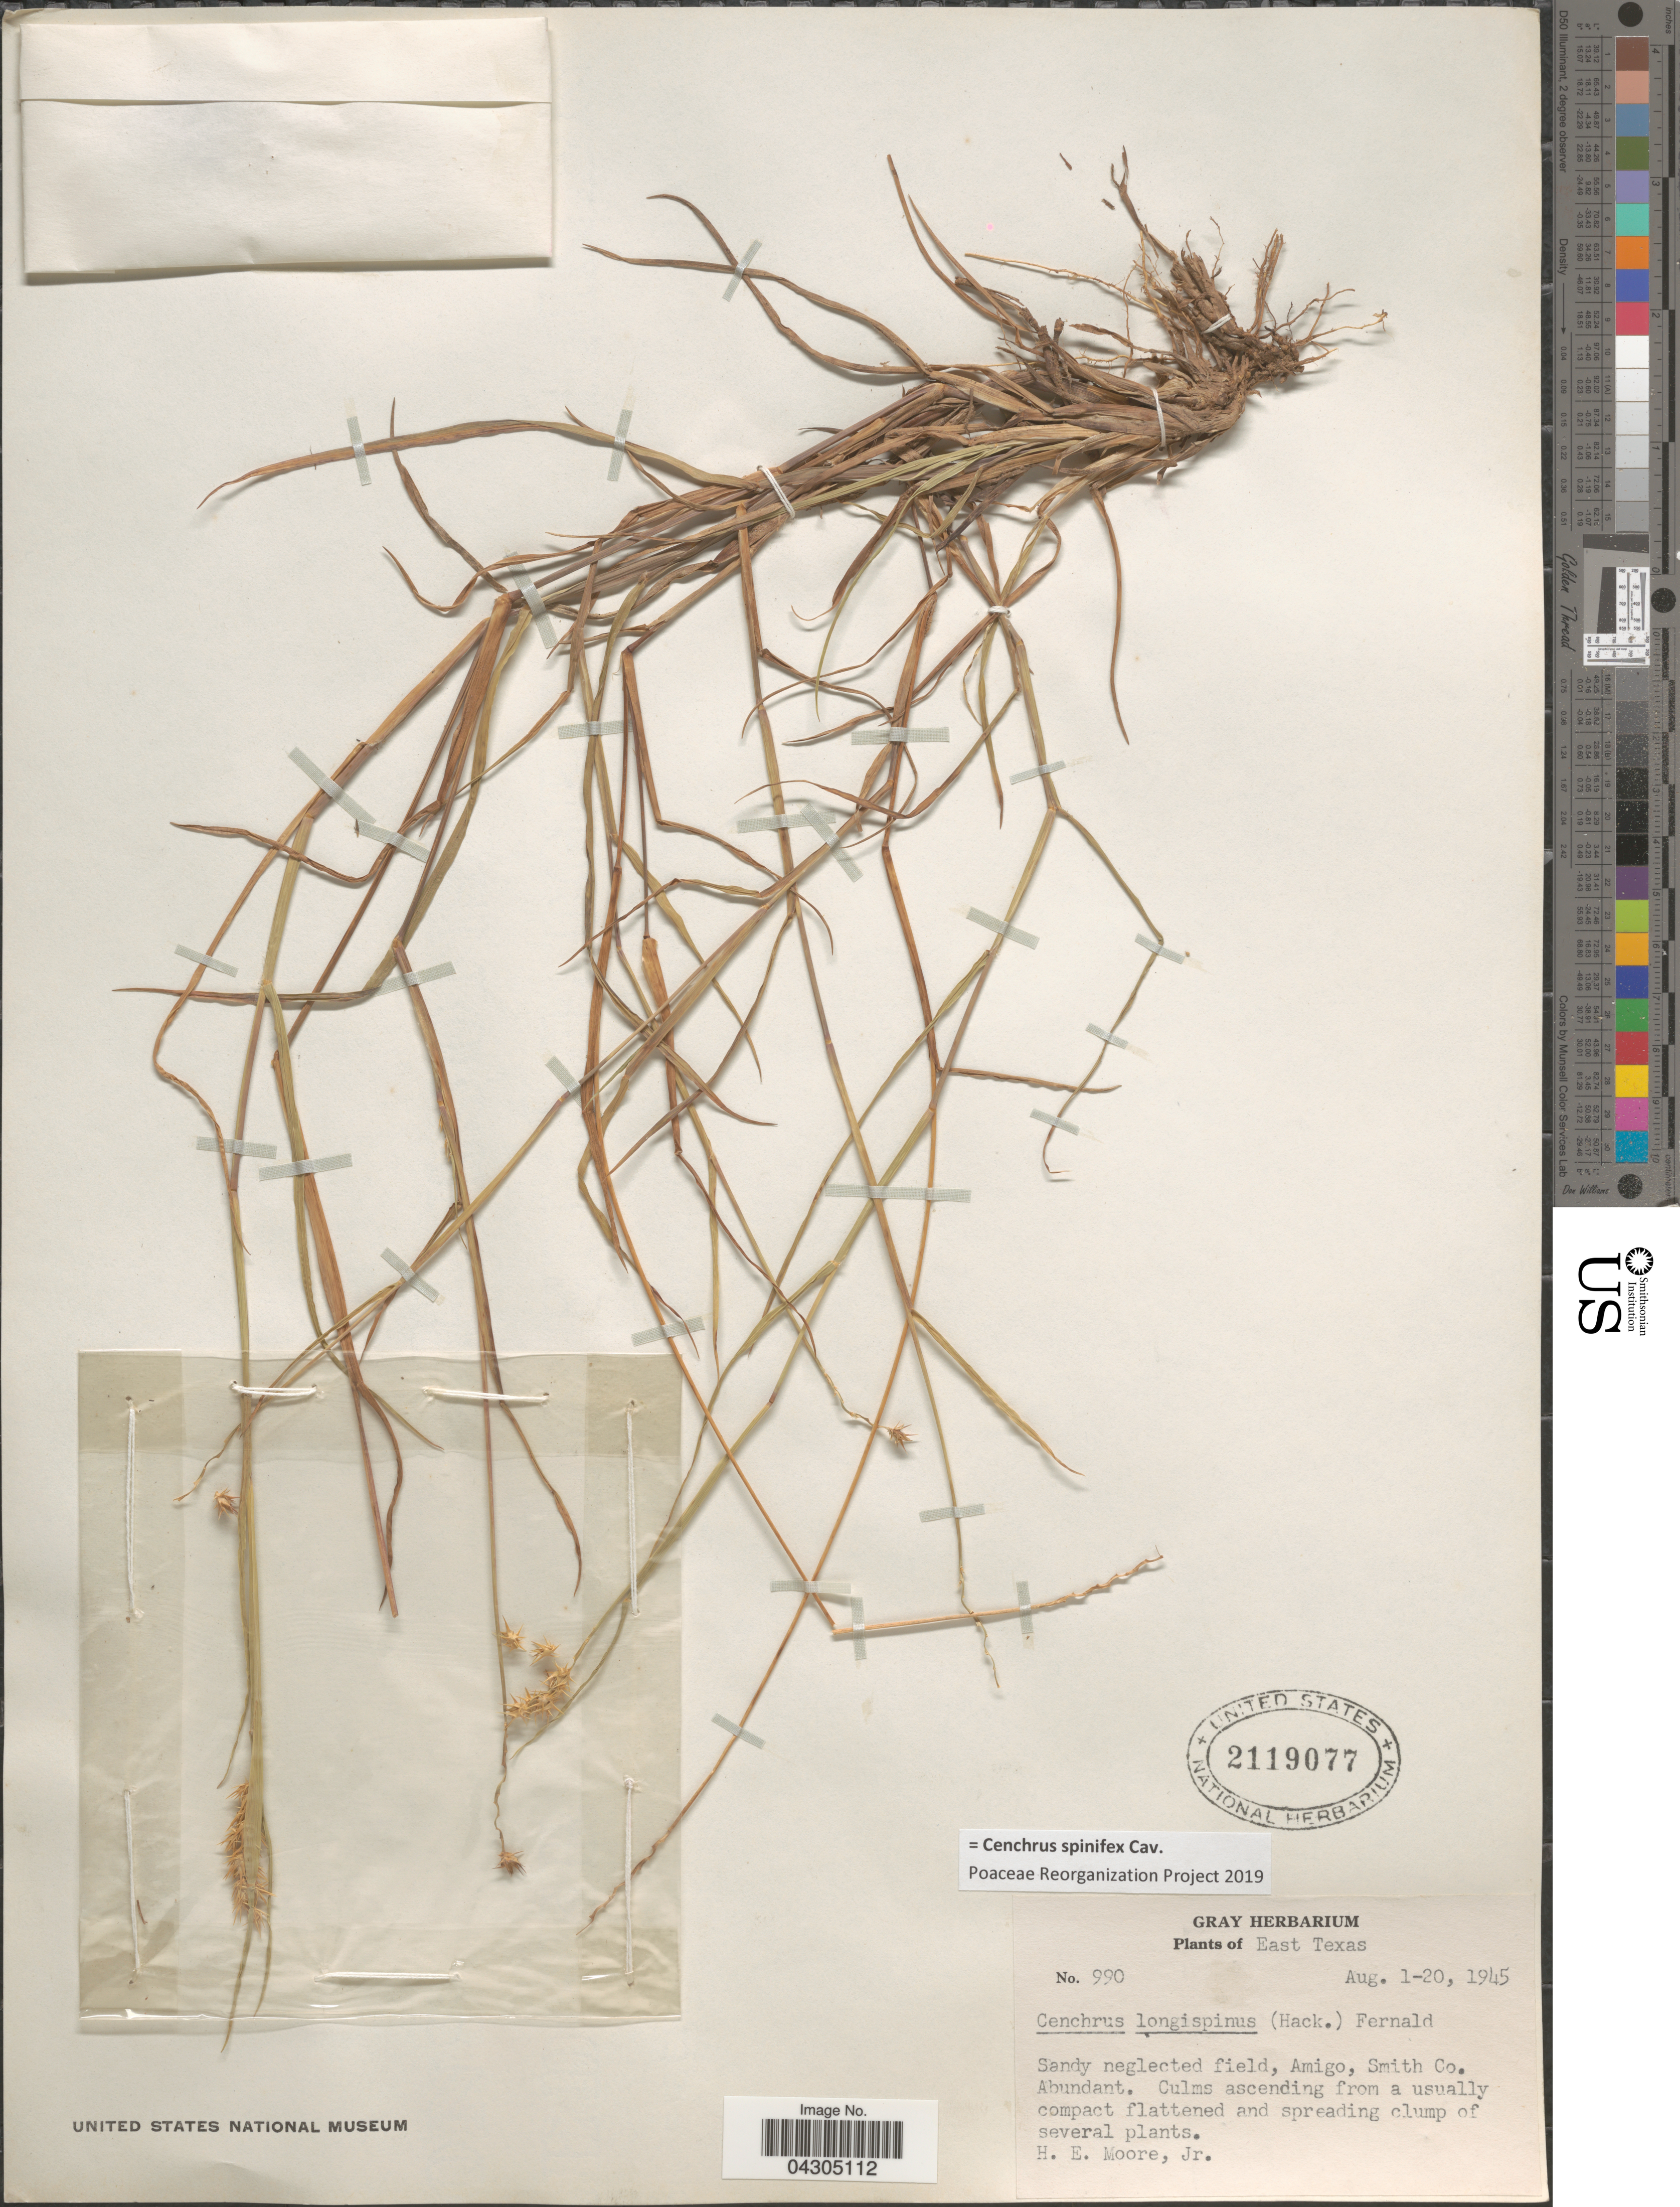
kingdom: Plantae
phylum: Tracheophyta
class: Liliopsida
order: Poales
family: Poaceae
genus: Cenchrus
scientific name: Cenchrus spinifex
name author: Cav.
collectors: H. Moore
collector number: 990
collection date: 1945-08-01/1945-08-20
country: United States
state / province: Texas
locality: East Texas. Sandy neglected field, Amigo, Smith Co.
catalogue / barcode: US 2119077